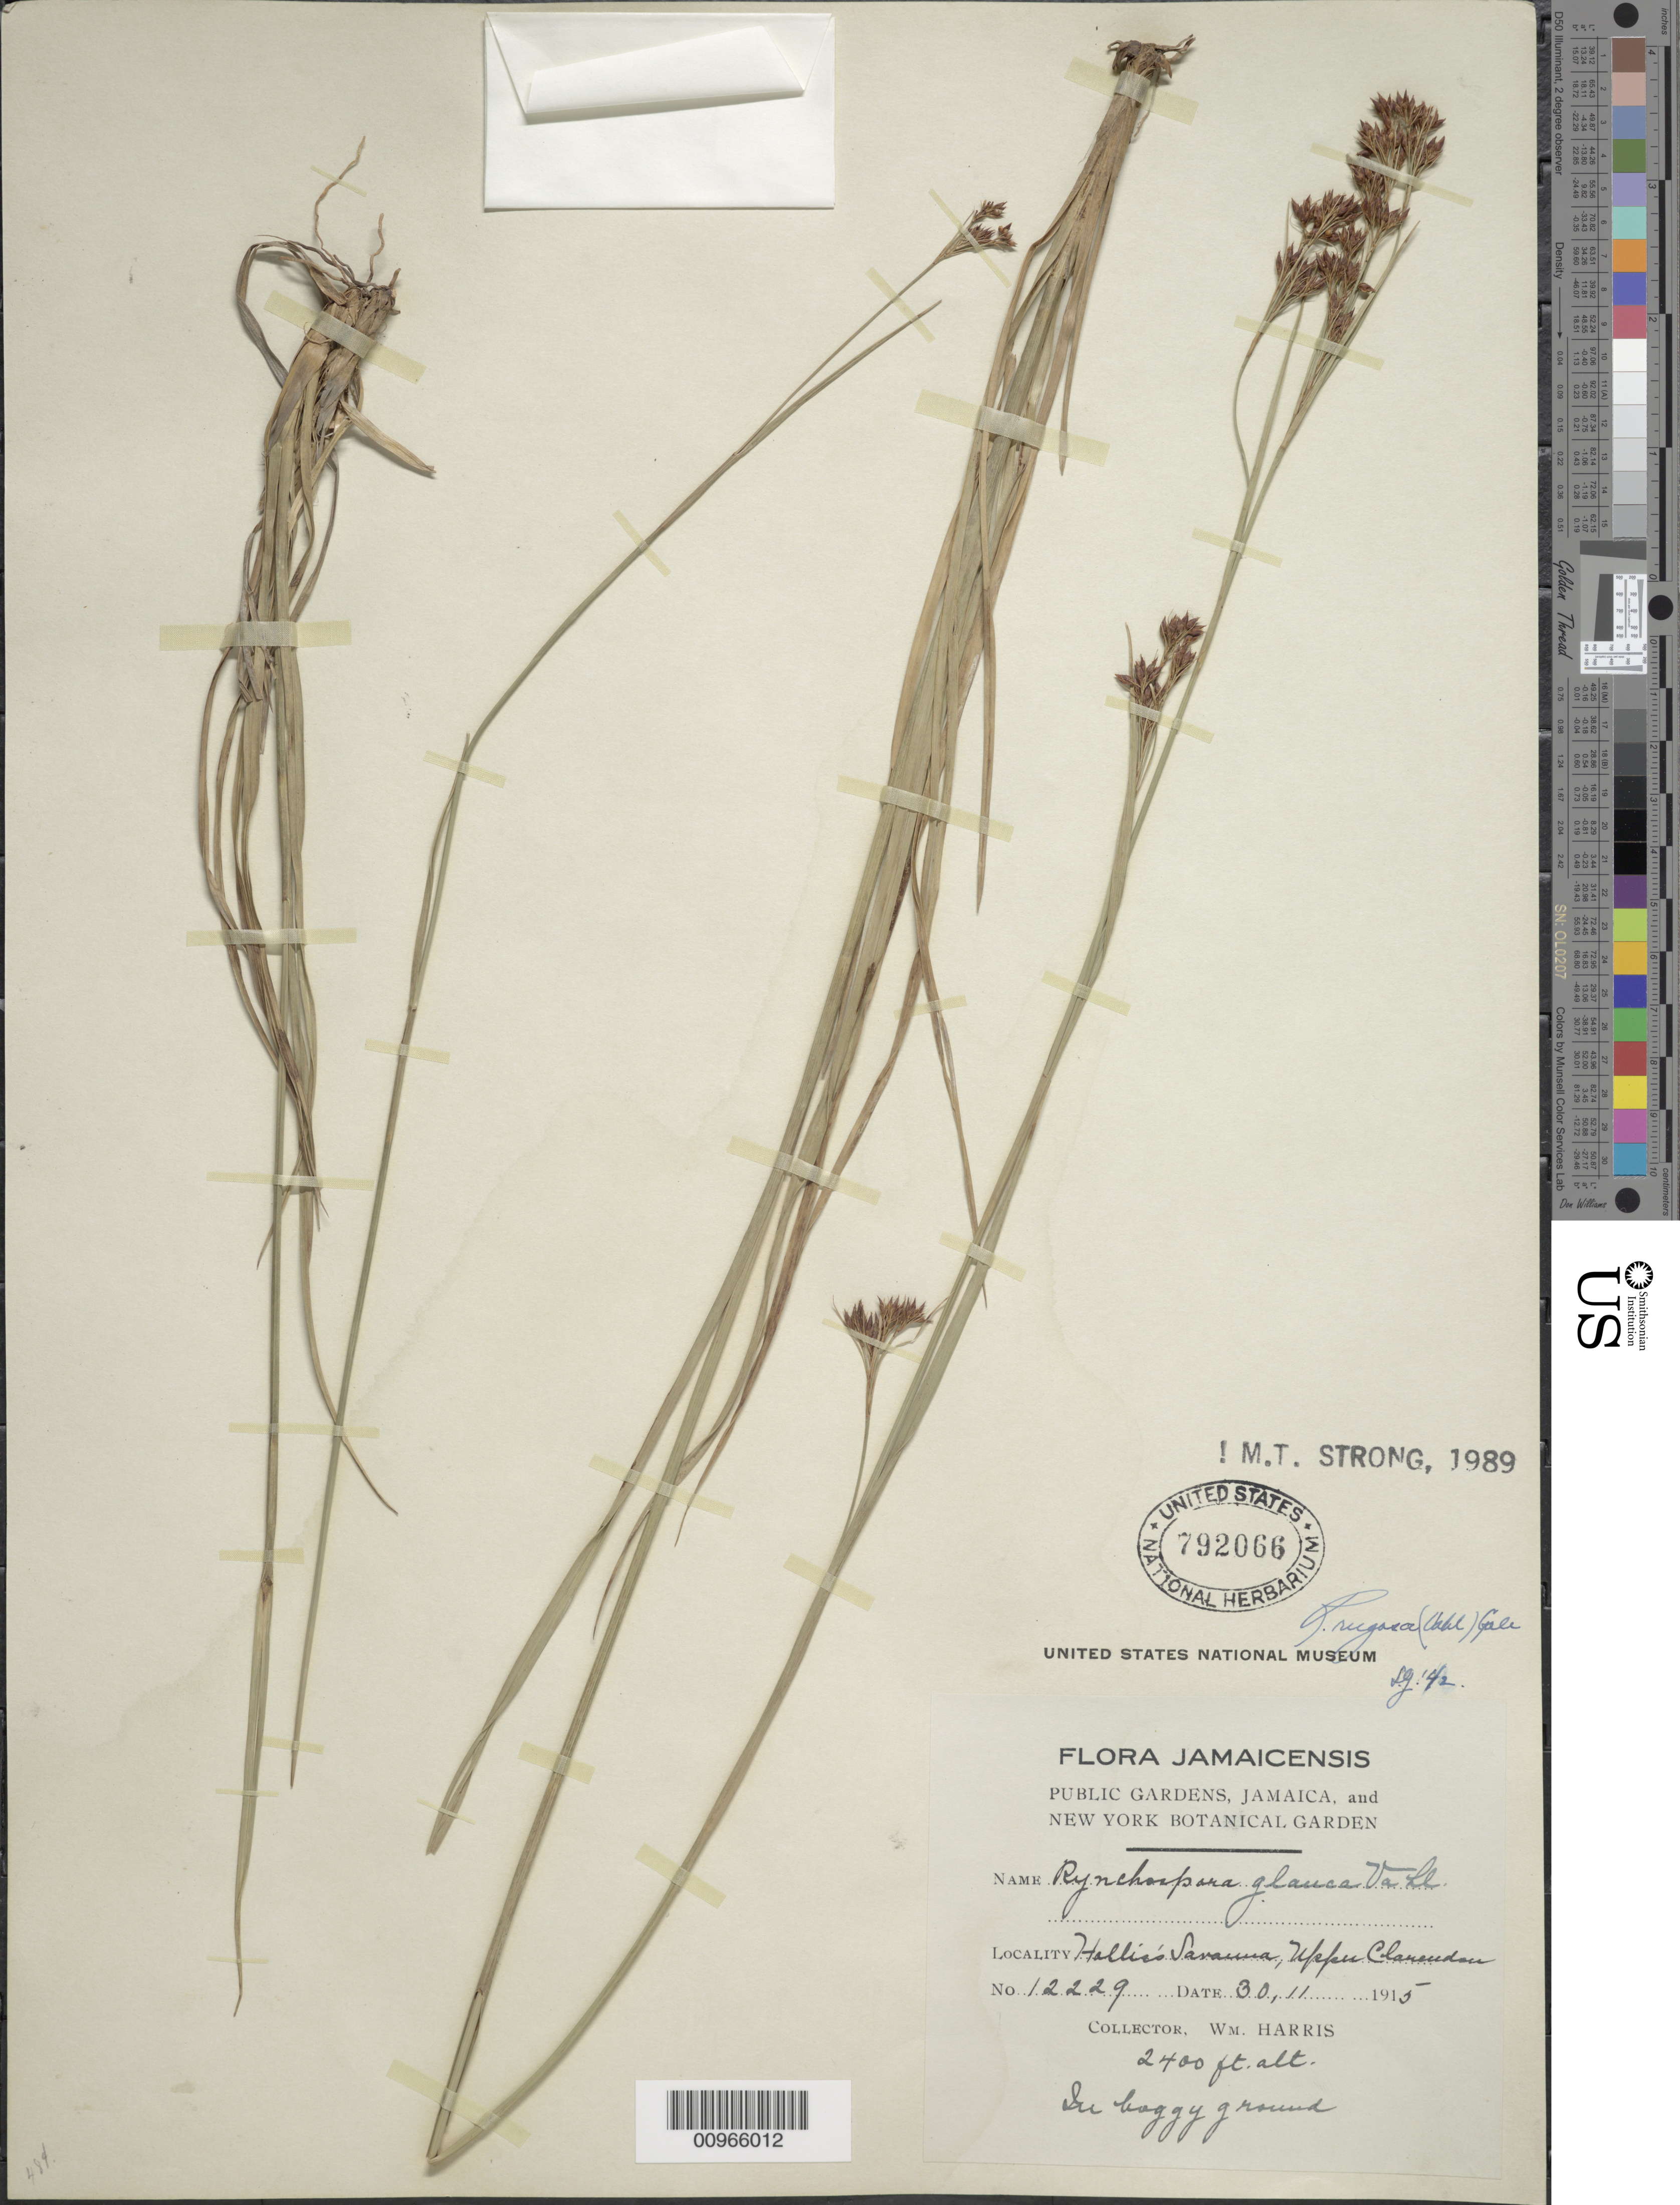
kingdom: Plantae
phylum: Tracheophyta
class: Liliopsida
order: Poales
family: Cyperaceae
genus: Rhynchospora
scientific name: Rhynchospora rugosa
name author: (Vahl) Gale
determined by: Strong, M. T., (US), Smithsonian Institution - National Museum of Natural History (UNITED STATES)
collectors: W. H. Harris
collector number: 12229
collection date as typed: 30 Nov 1915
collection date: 1915-11-30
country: Jamaica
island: Jamaica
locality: Hollis's Savanna, Upper Clarendon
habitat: In boggy ground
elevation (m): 732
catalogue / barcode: US 792066